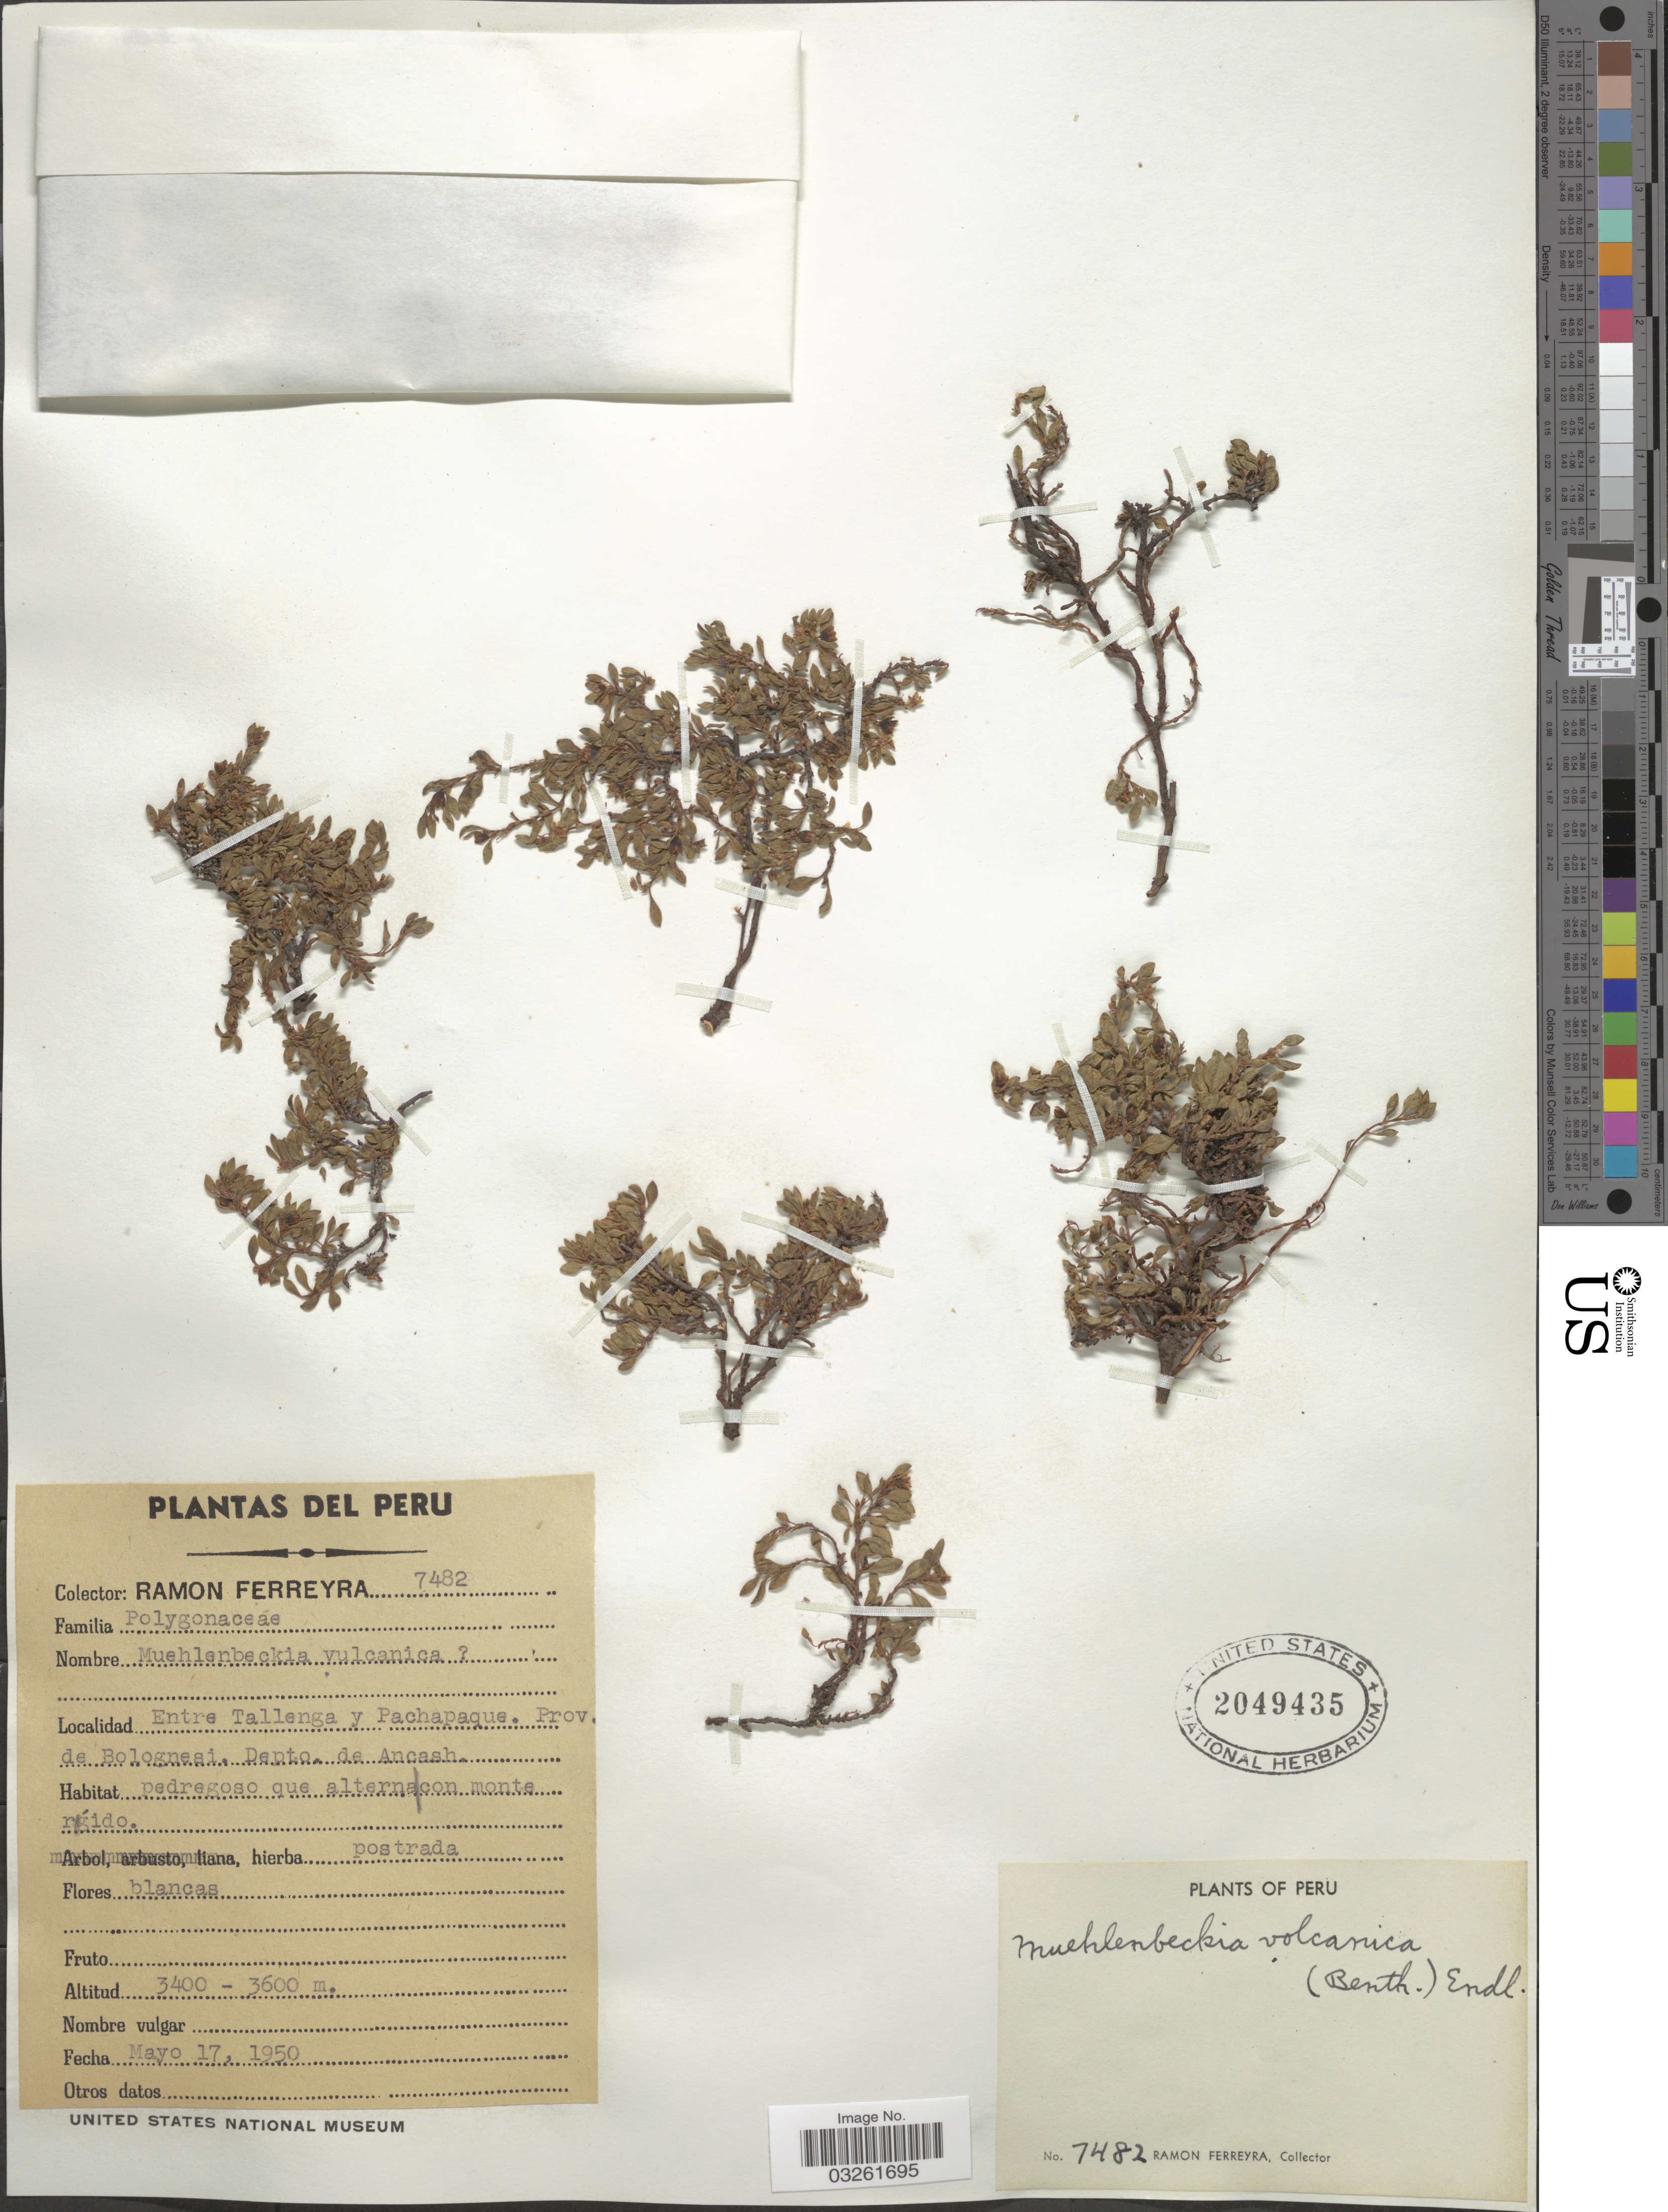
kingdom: Plantae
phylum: Tracheophyta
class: Magnoliopsida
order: Caryophyllales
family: Polygonaceae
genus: Muehlenbeckia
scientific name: Muehlenbeckia volcanica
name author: (Benth.) Endl.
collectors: R. A. Ferreyra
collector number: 7482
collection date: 1950-05-17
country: Peru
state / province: Ancash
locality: Entre Tallenga y Pachapaque. Prov. de Bolognesi. Depto. de Ancash.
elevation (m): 3400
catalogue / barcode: US 2049435